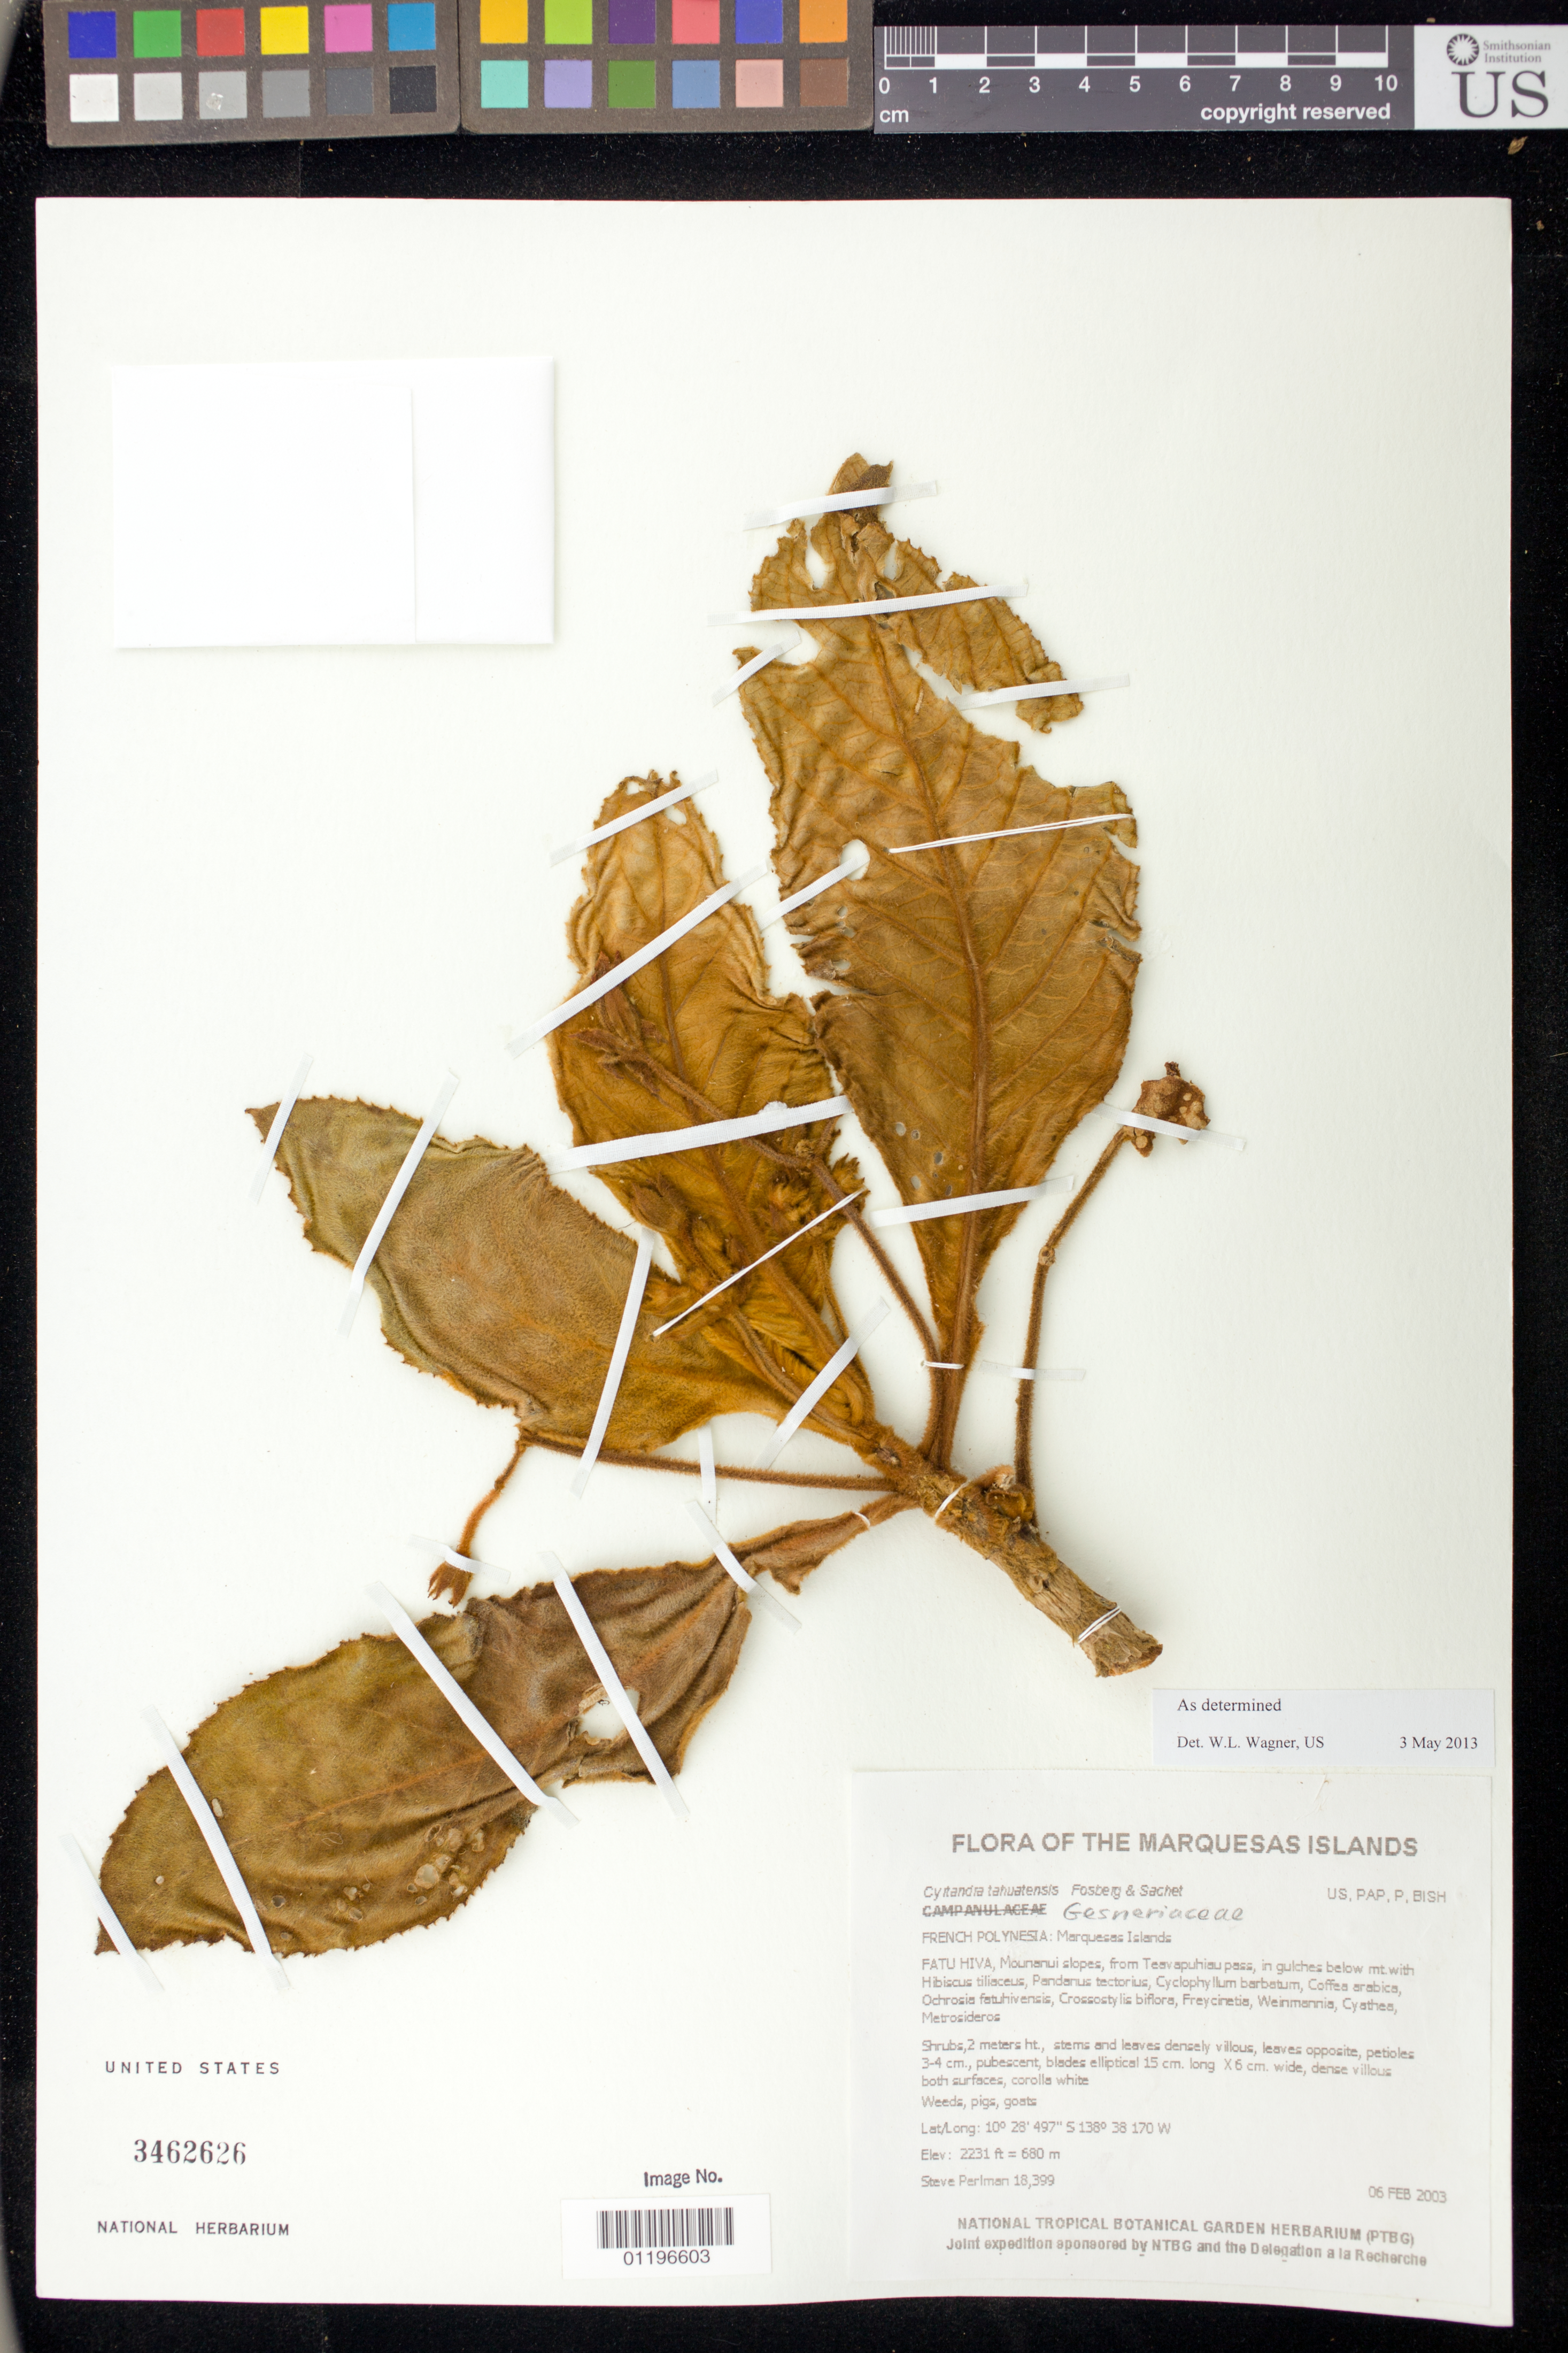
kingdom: Plantae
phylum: Tracheophyta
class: Magnoliopsida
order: Lamiales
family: Gesneriaceae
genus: Cyrtandra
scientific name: Cyrtandra tahuatensis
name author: Fosberg & Sachet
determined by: Wagner, W. L., (BOT), Smithsonian Institution - National Museum of Natural History (UNITED STATES)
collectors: S. P. Perlman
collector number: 18399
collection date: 2003-02-06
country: French Polynesia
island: Fatu Hiva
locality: Mounanui slopes, from Teavapuhiau pass, in gulches below mt.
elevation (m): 680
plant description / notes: Weeds, pigs, goats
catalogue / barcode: US 3462626